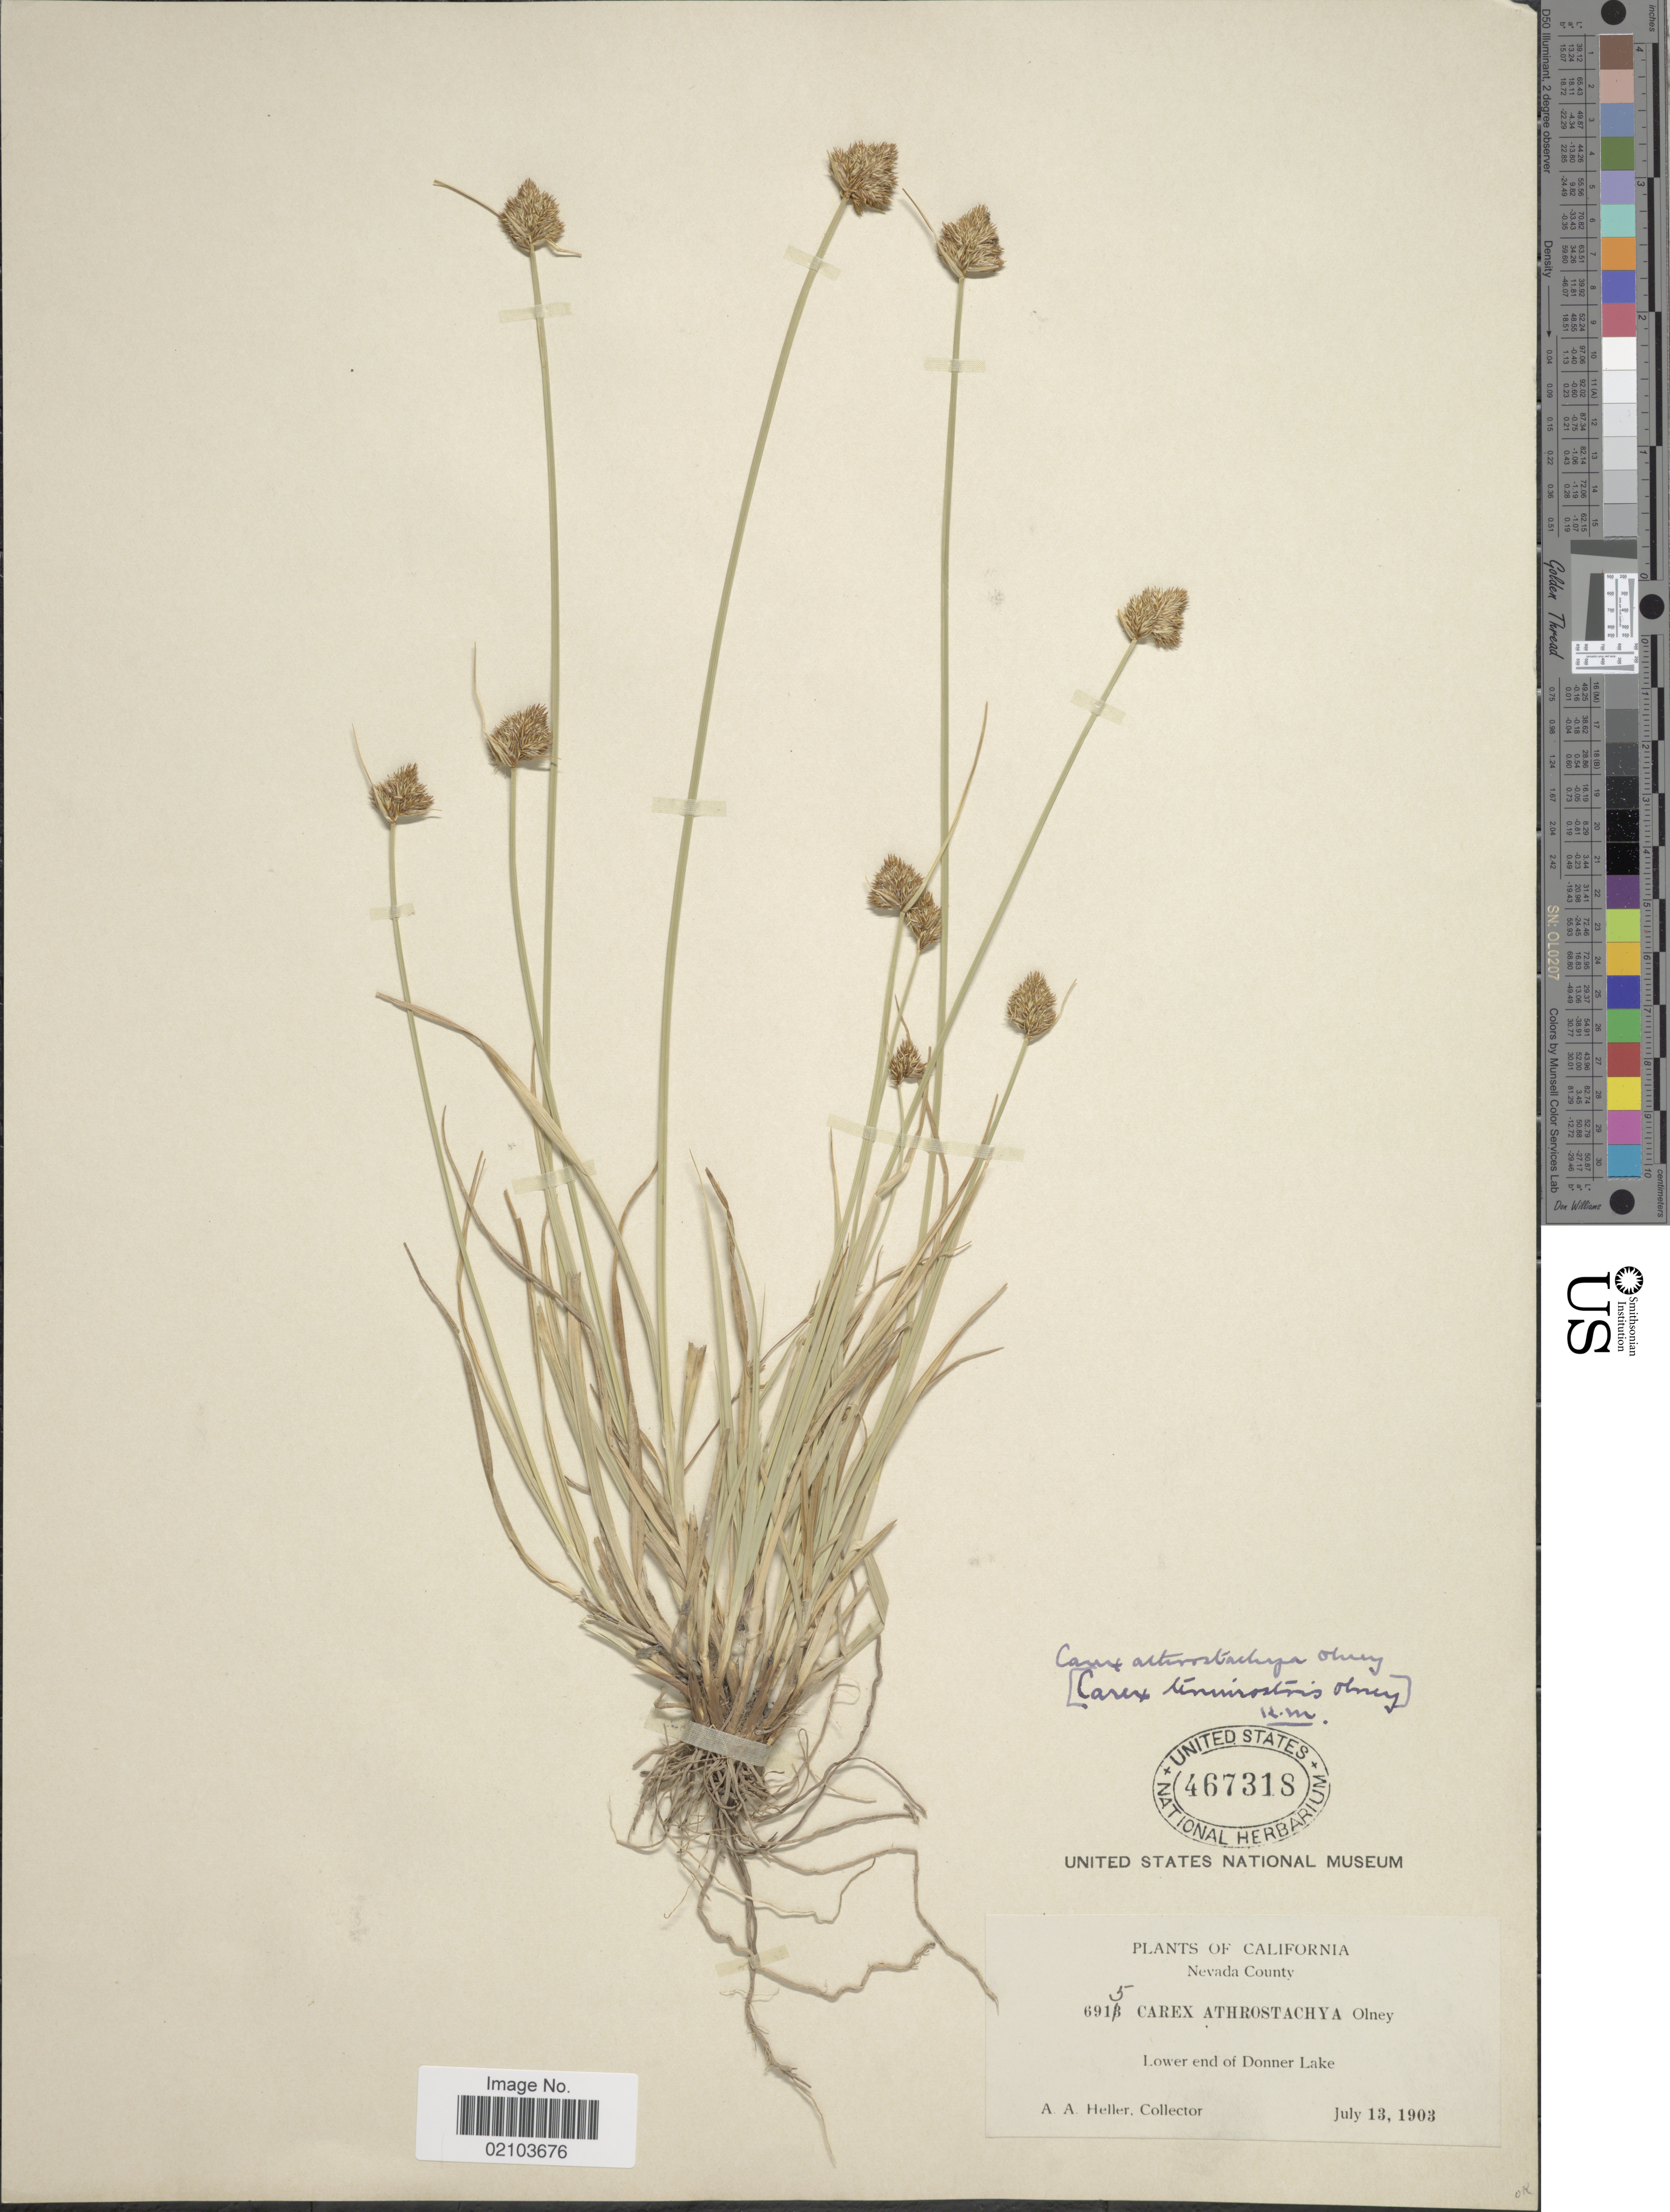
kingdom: Plantae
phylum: Tracheophyta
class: Liliopsida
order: Poales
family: Cyperaceae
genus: Carex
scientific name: Carex athrostachya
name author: Olney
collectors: A. A. Heller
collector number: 6915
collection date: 1903-07-13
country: United States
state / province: California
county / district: Nevada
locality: Nevada County. Lower end of Donner Lake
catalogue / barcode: US 467318